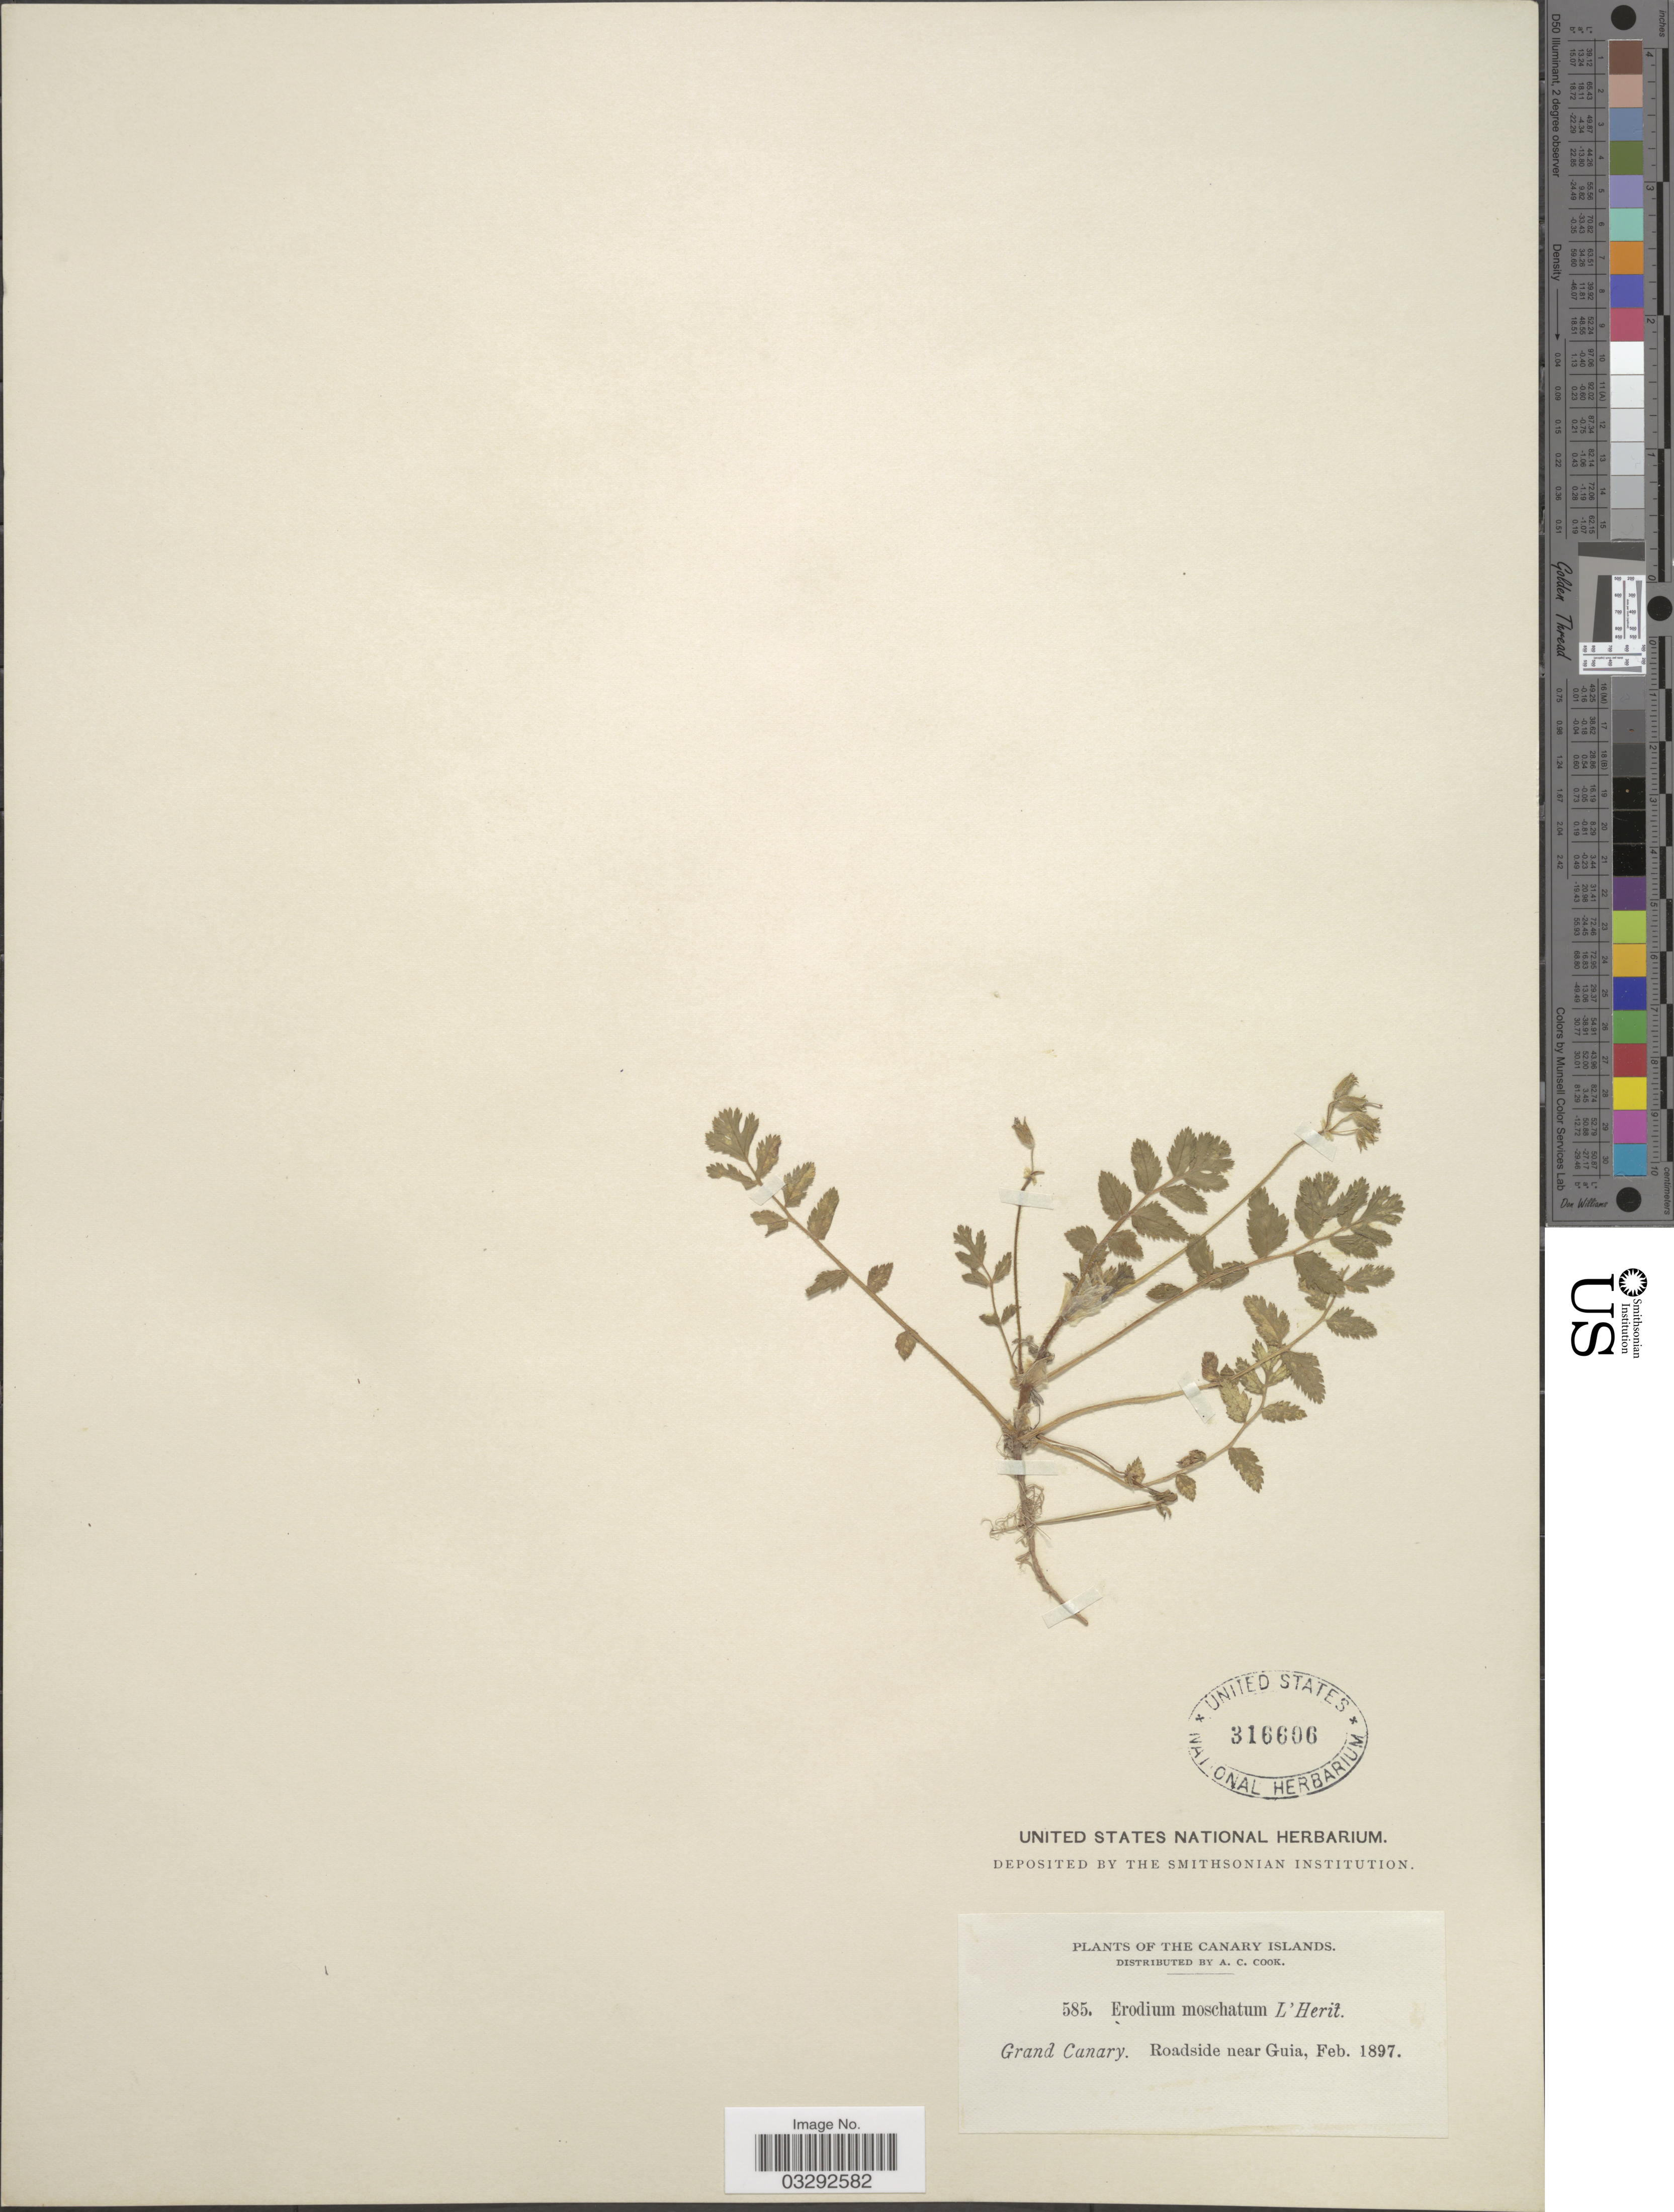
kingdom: Plantae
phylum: Tracheophyta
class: Magnoliopsida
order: Geraniales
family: Geraniaceae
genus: Erodium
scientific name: Erodium moschatum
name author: (L.) L'Hér. ex Aiton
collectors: A. Cook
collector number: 585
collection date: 1897-02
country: Spain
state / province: Canarias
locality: The Canaries Islands. Grand Canary. Roadside near Guia.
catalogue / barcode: US 316606